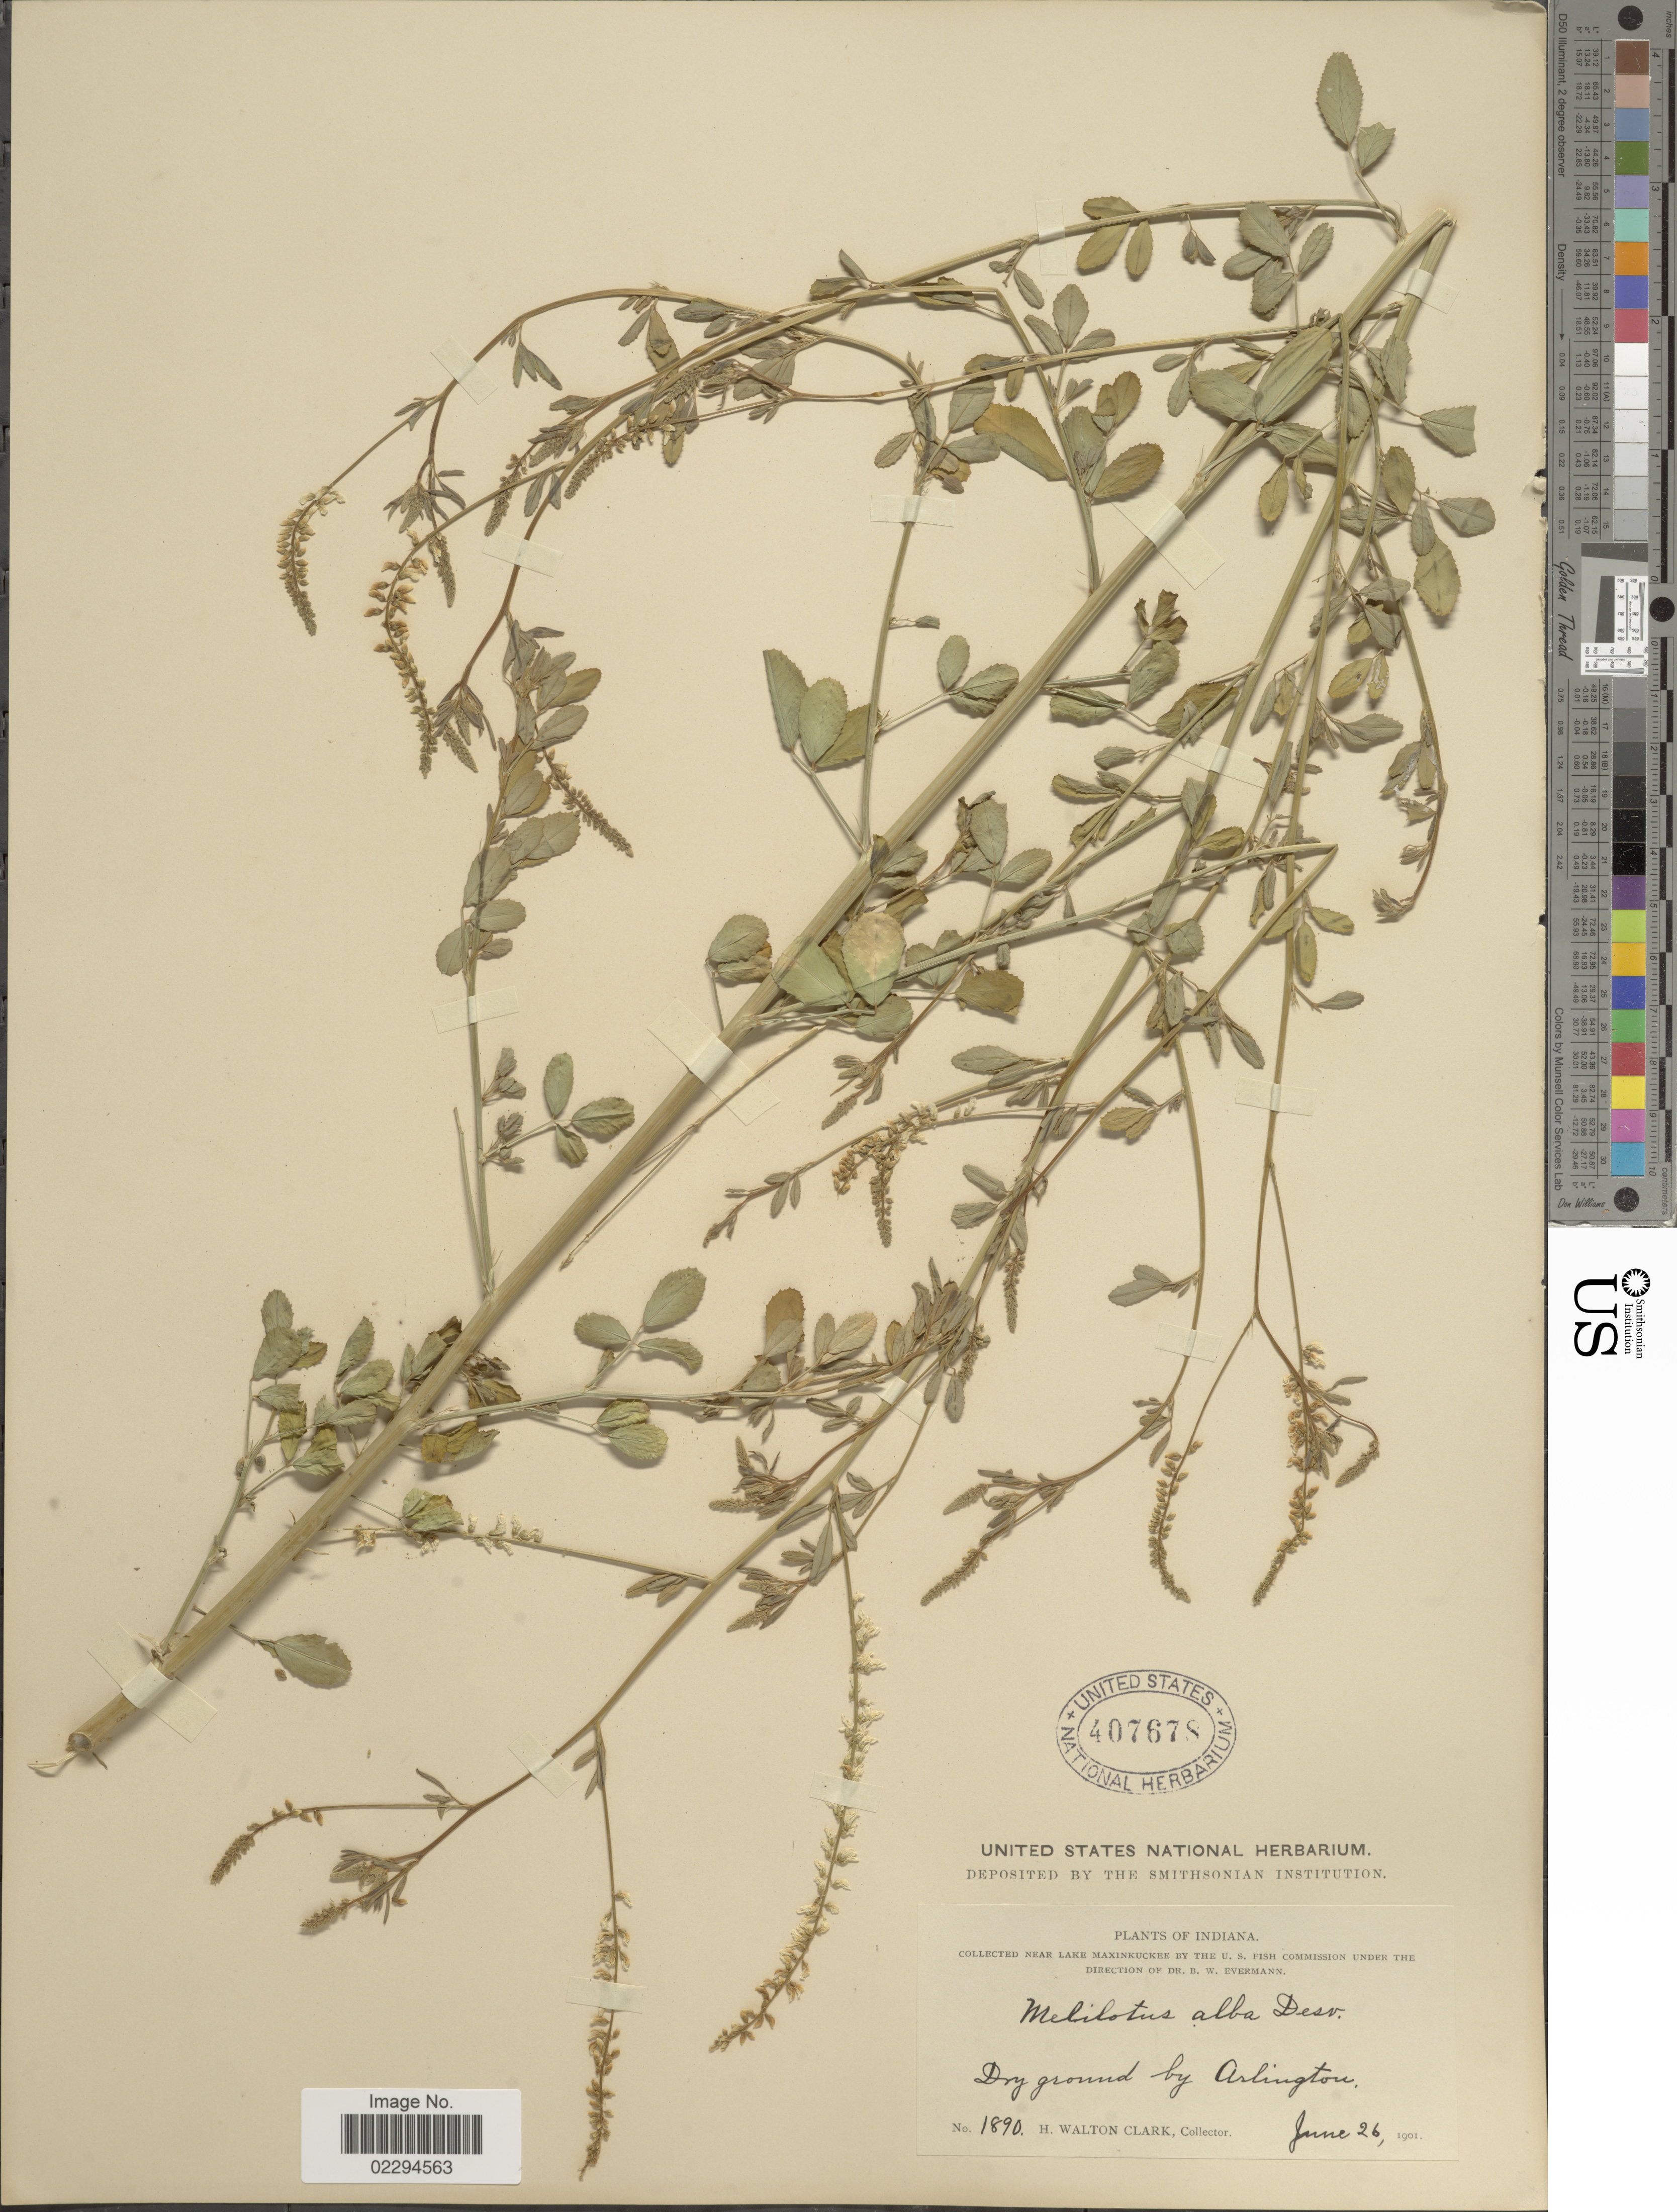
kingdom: Plantae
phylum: Tracheophyta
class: Magnoliopsida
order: Fabales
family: Fabaceae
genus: Melilotus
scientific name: Melilotus albus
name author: Medik.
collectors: H. W. Clark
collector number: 1890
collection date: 1901-06-26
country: United States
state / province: Indiana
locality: By Arlington, near Lake Maxinkuckee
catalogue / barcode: US 407678